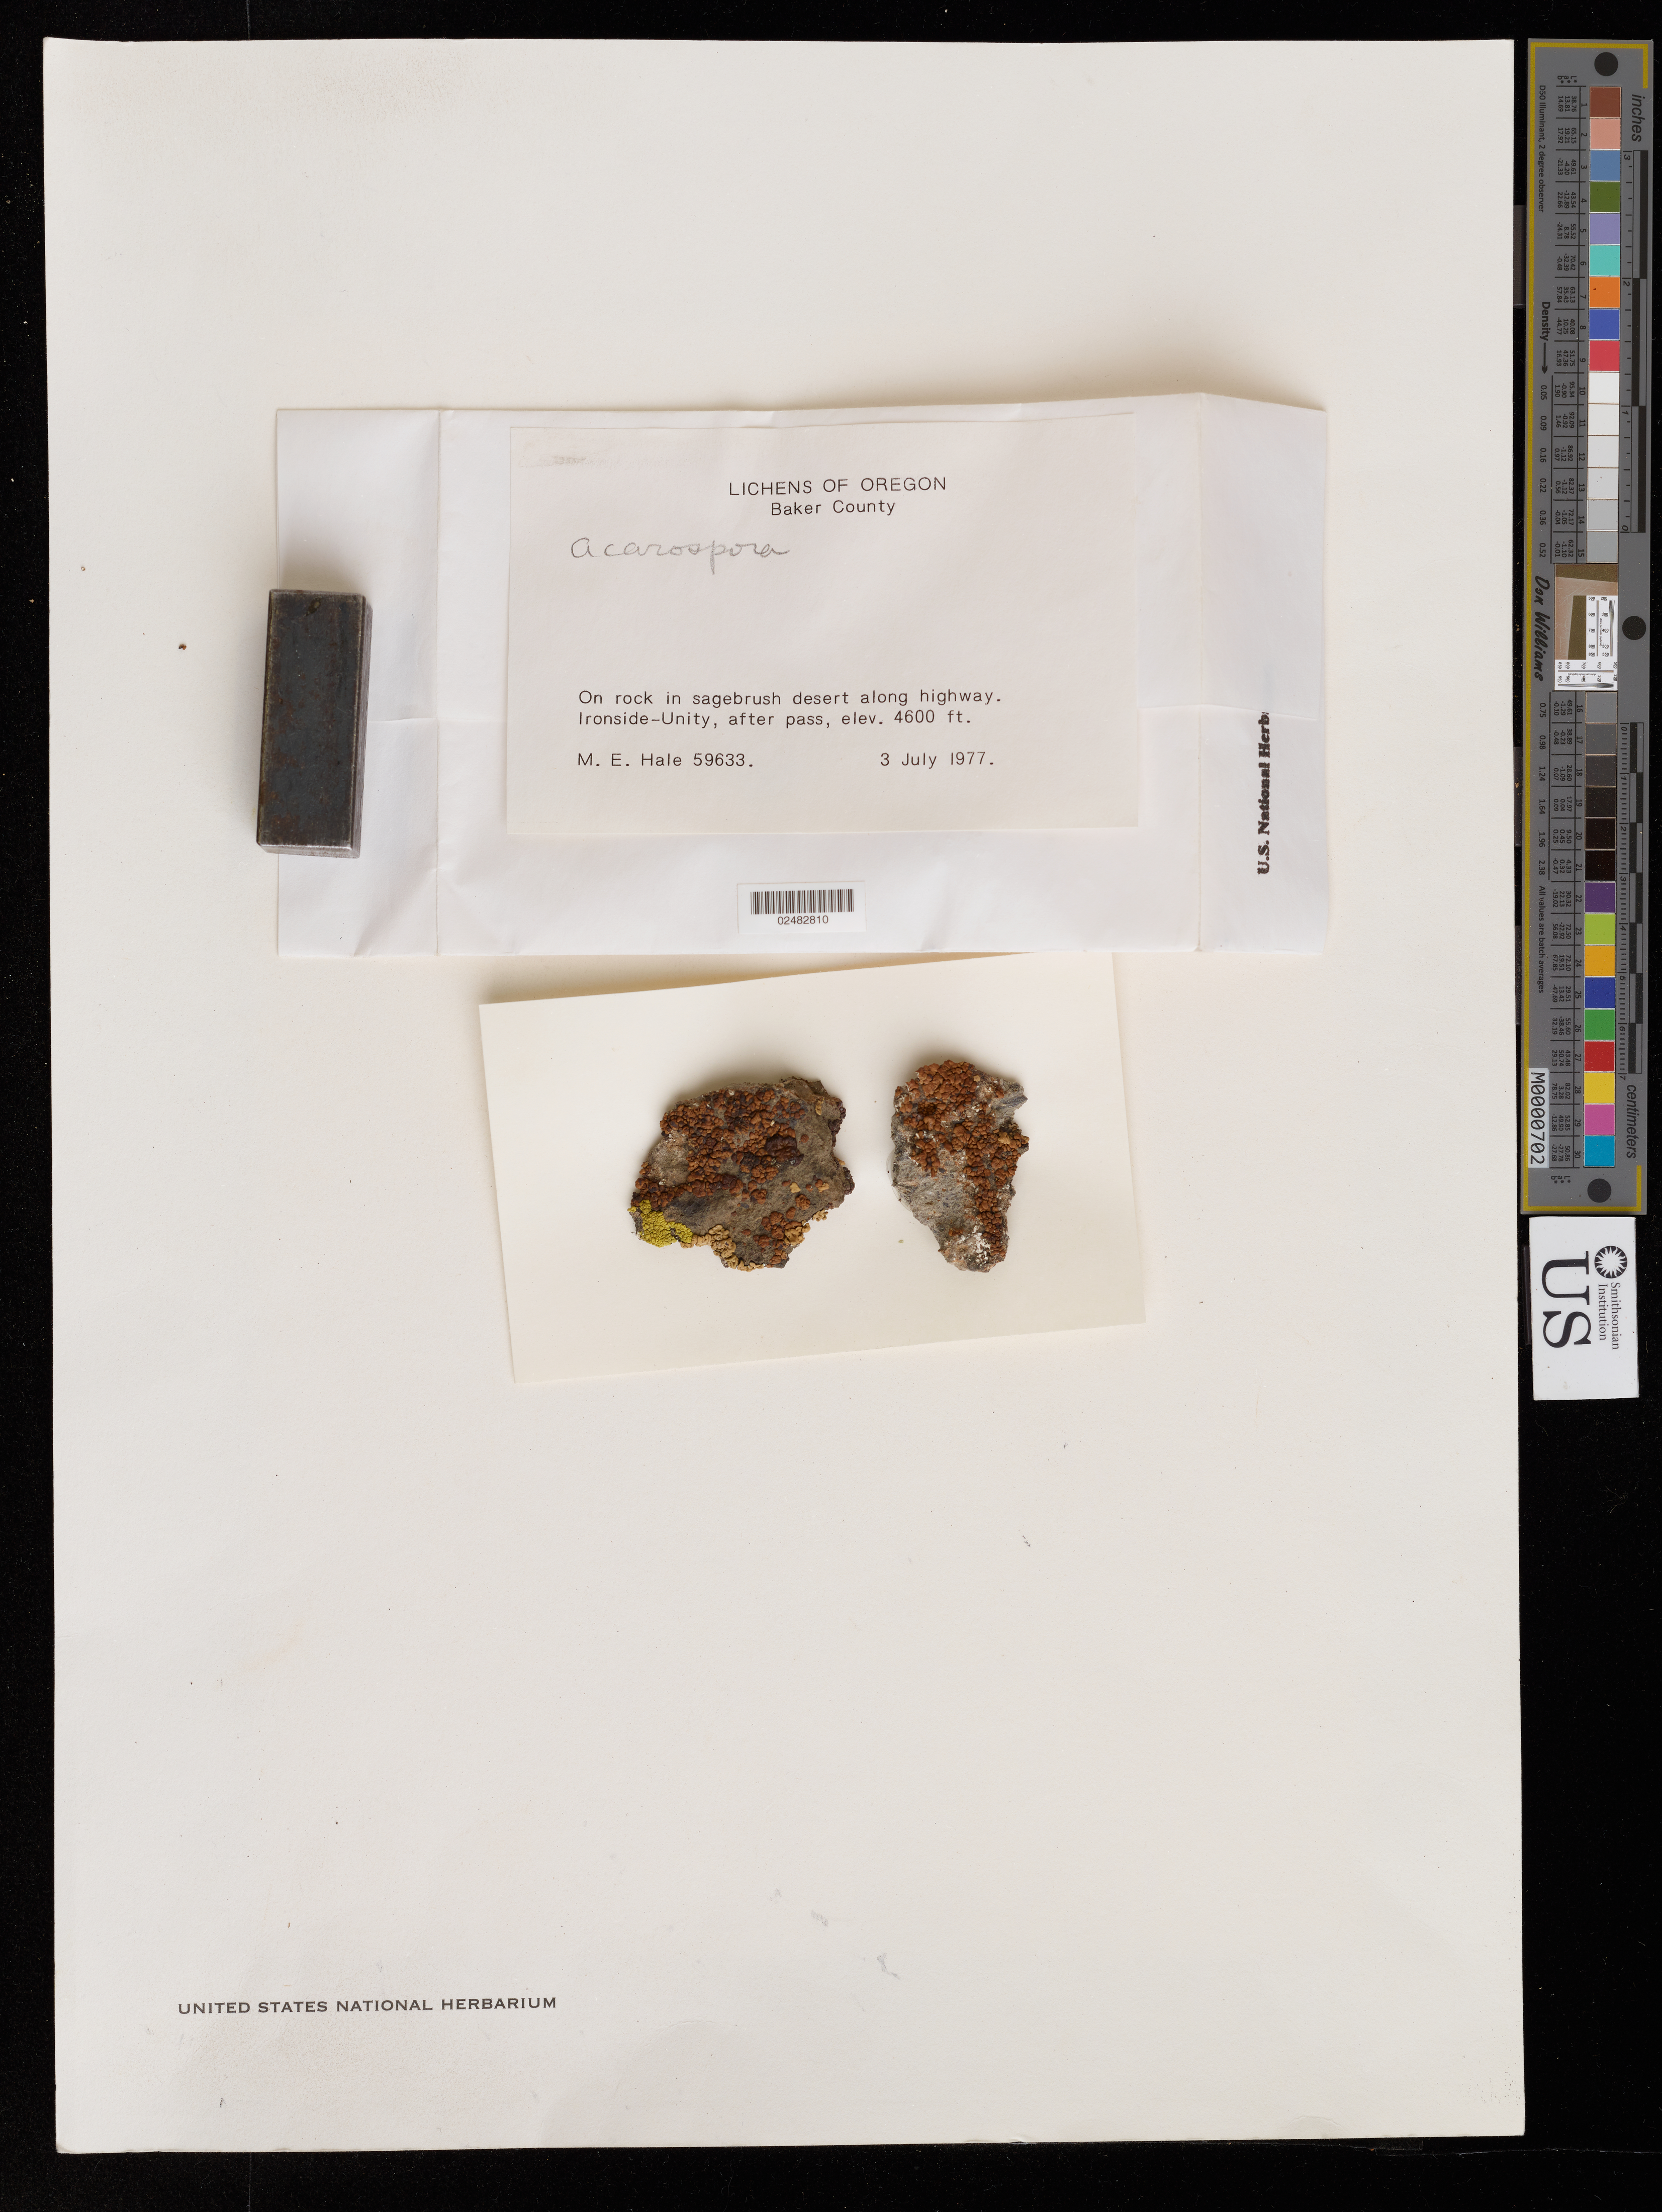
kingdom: Fungi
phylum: Ascomycota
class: Lecanoromycetes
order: Acarosporales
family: Acarosporaceae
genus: Acarospora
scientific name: Acarospora sp.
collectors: M. Hale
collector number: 59633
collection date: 1977-07-03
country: United States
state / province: Oregon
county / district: Baker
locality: Ironside-Unity, after pass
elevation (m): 0